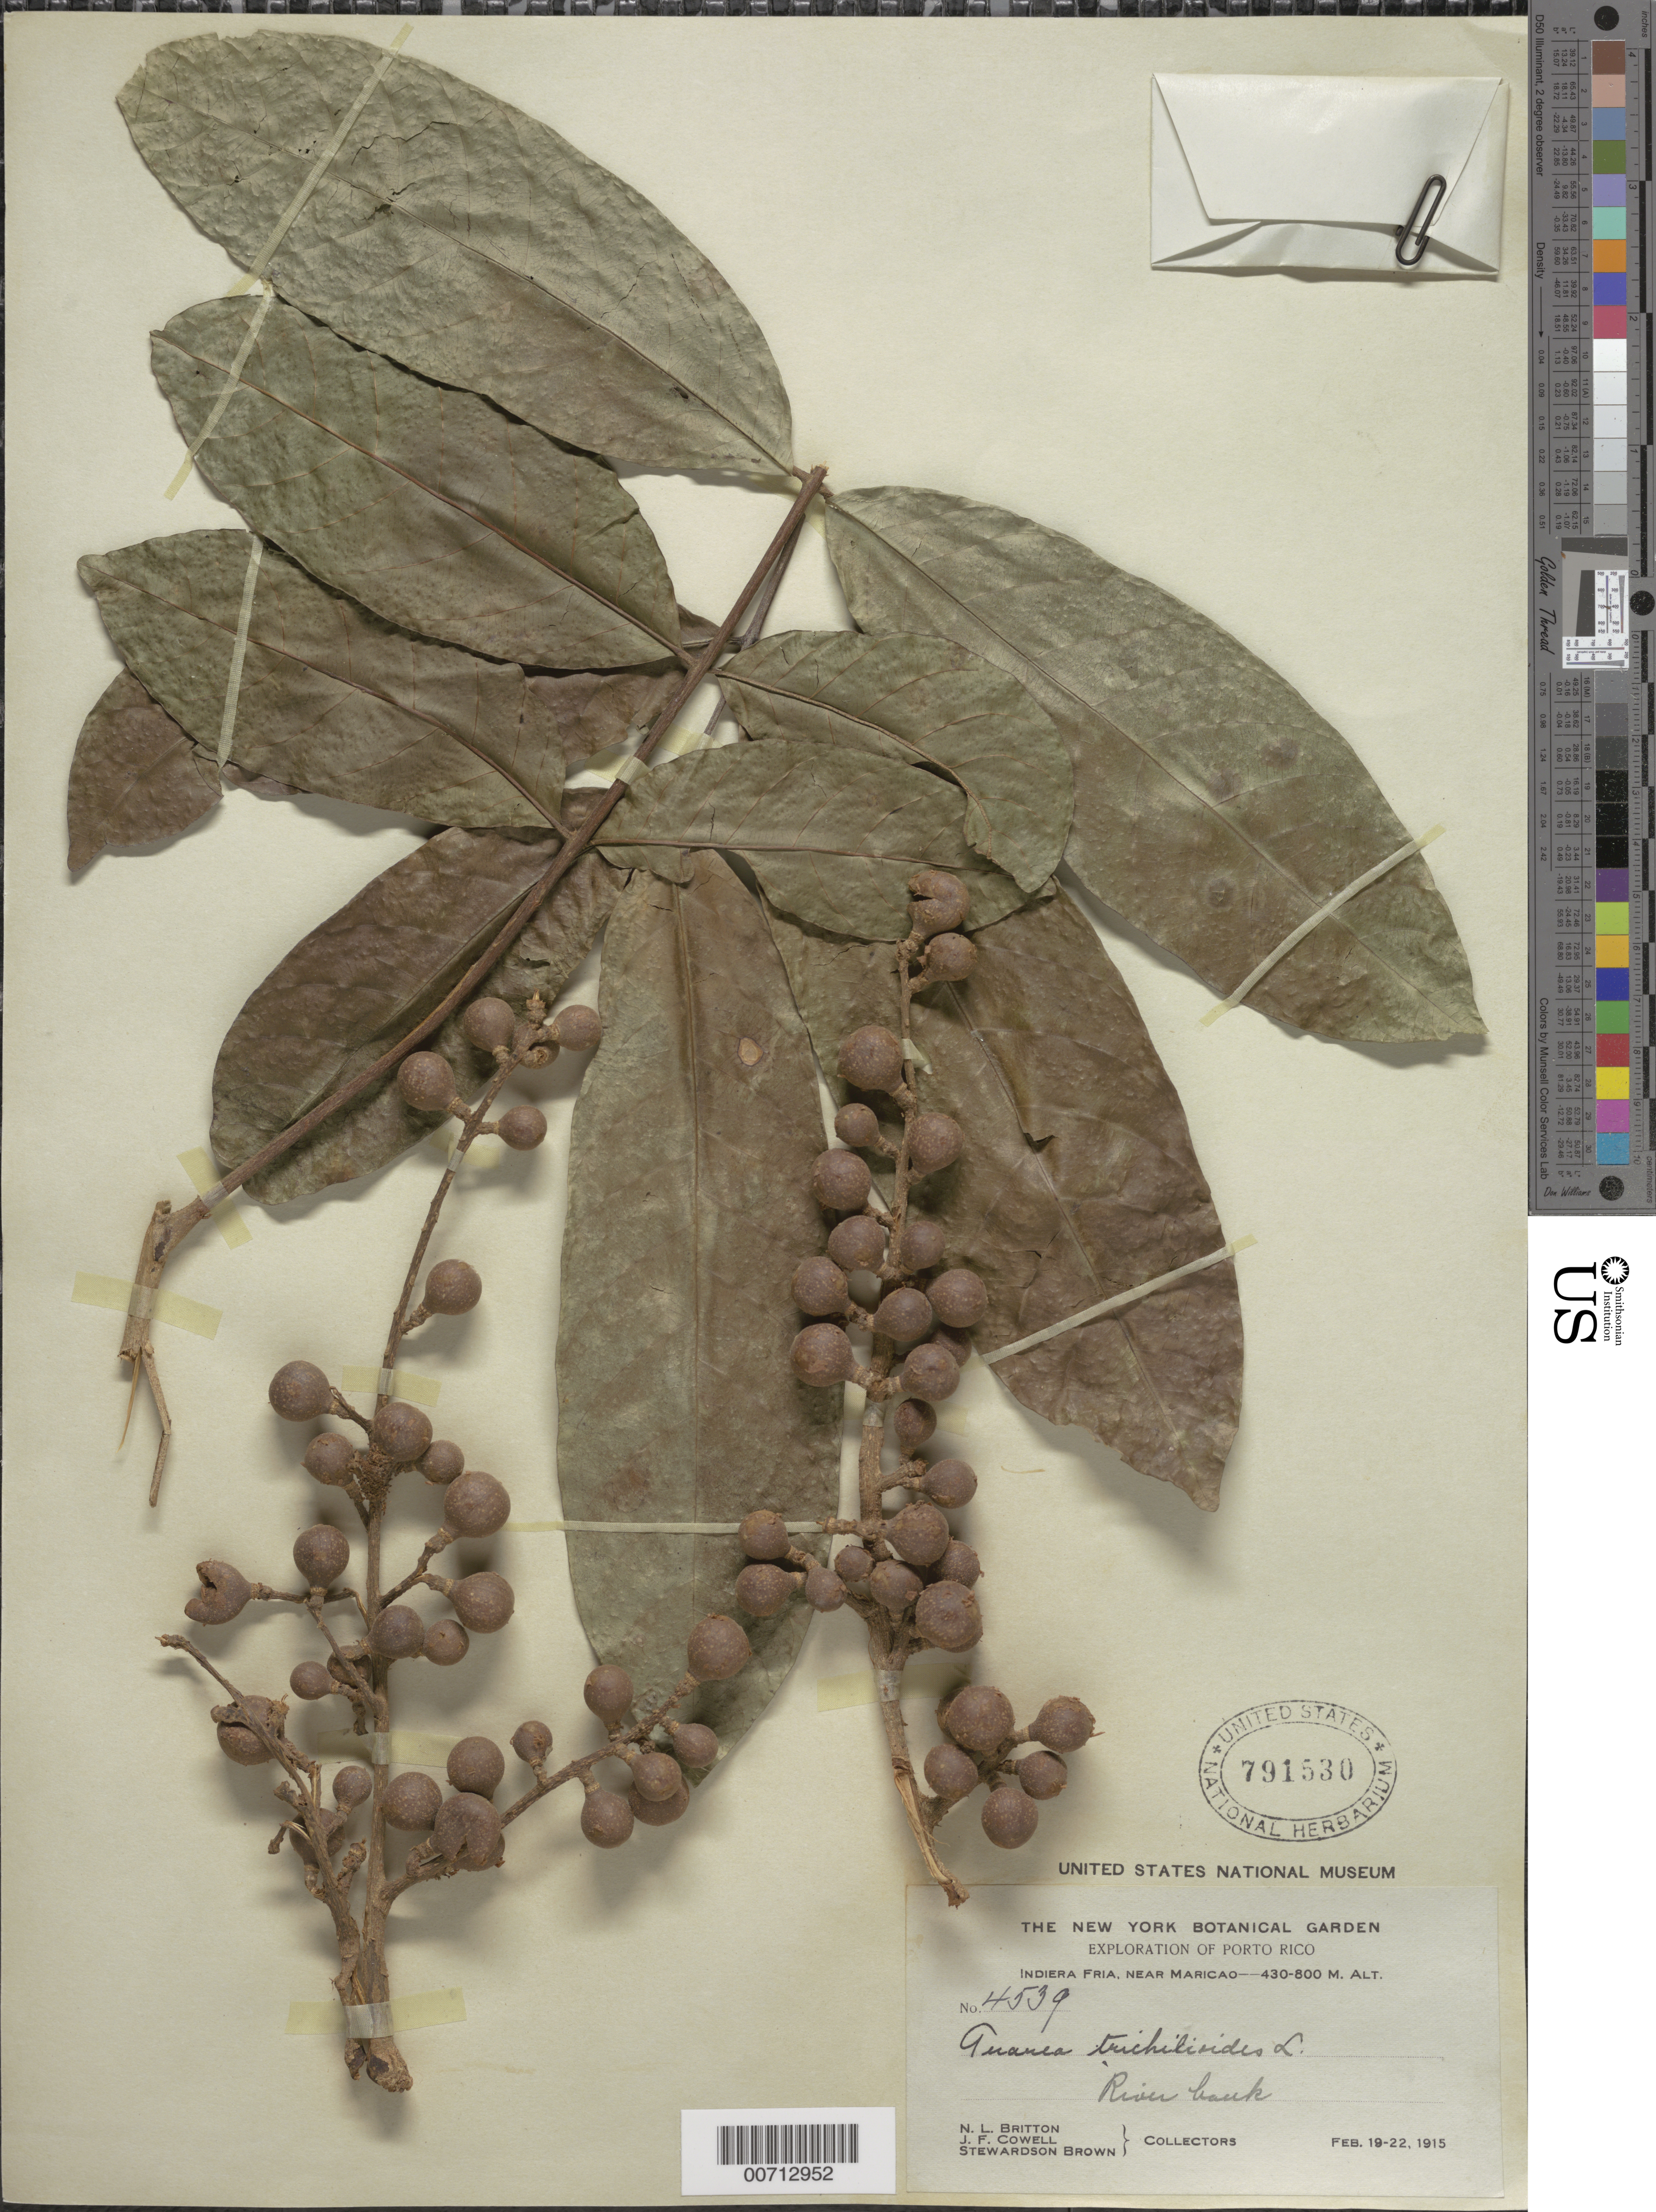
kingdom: Plantae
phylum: Tracheophyta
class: Magnoliopsida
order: Sapindales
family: Meliaceae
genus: Guarea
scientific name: Guarea trichilioides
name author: L.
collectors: N. Britton, J. F. Cowell & S. Brown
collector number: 4539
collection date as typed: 19 Feb 1915 to 22 Feb 1915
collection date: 1915-02-19/1915-02-22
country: Puerto Rico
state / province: Maricao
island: Greater Antilles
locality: Indiera Fria, near Maricao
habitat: River bank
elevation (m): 430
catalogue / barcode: US 791530